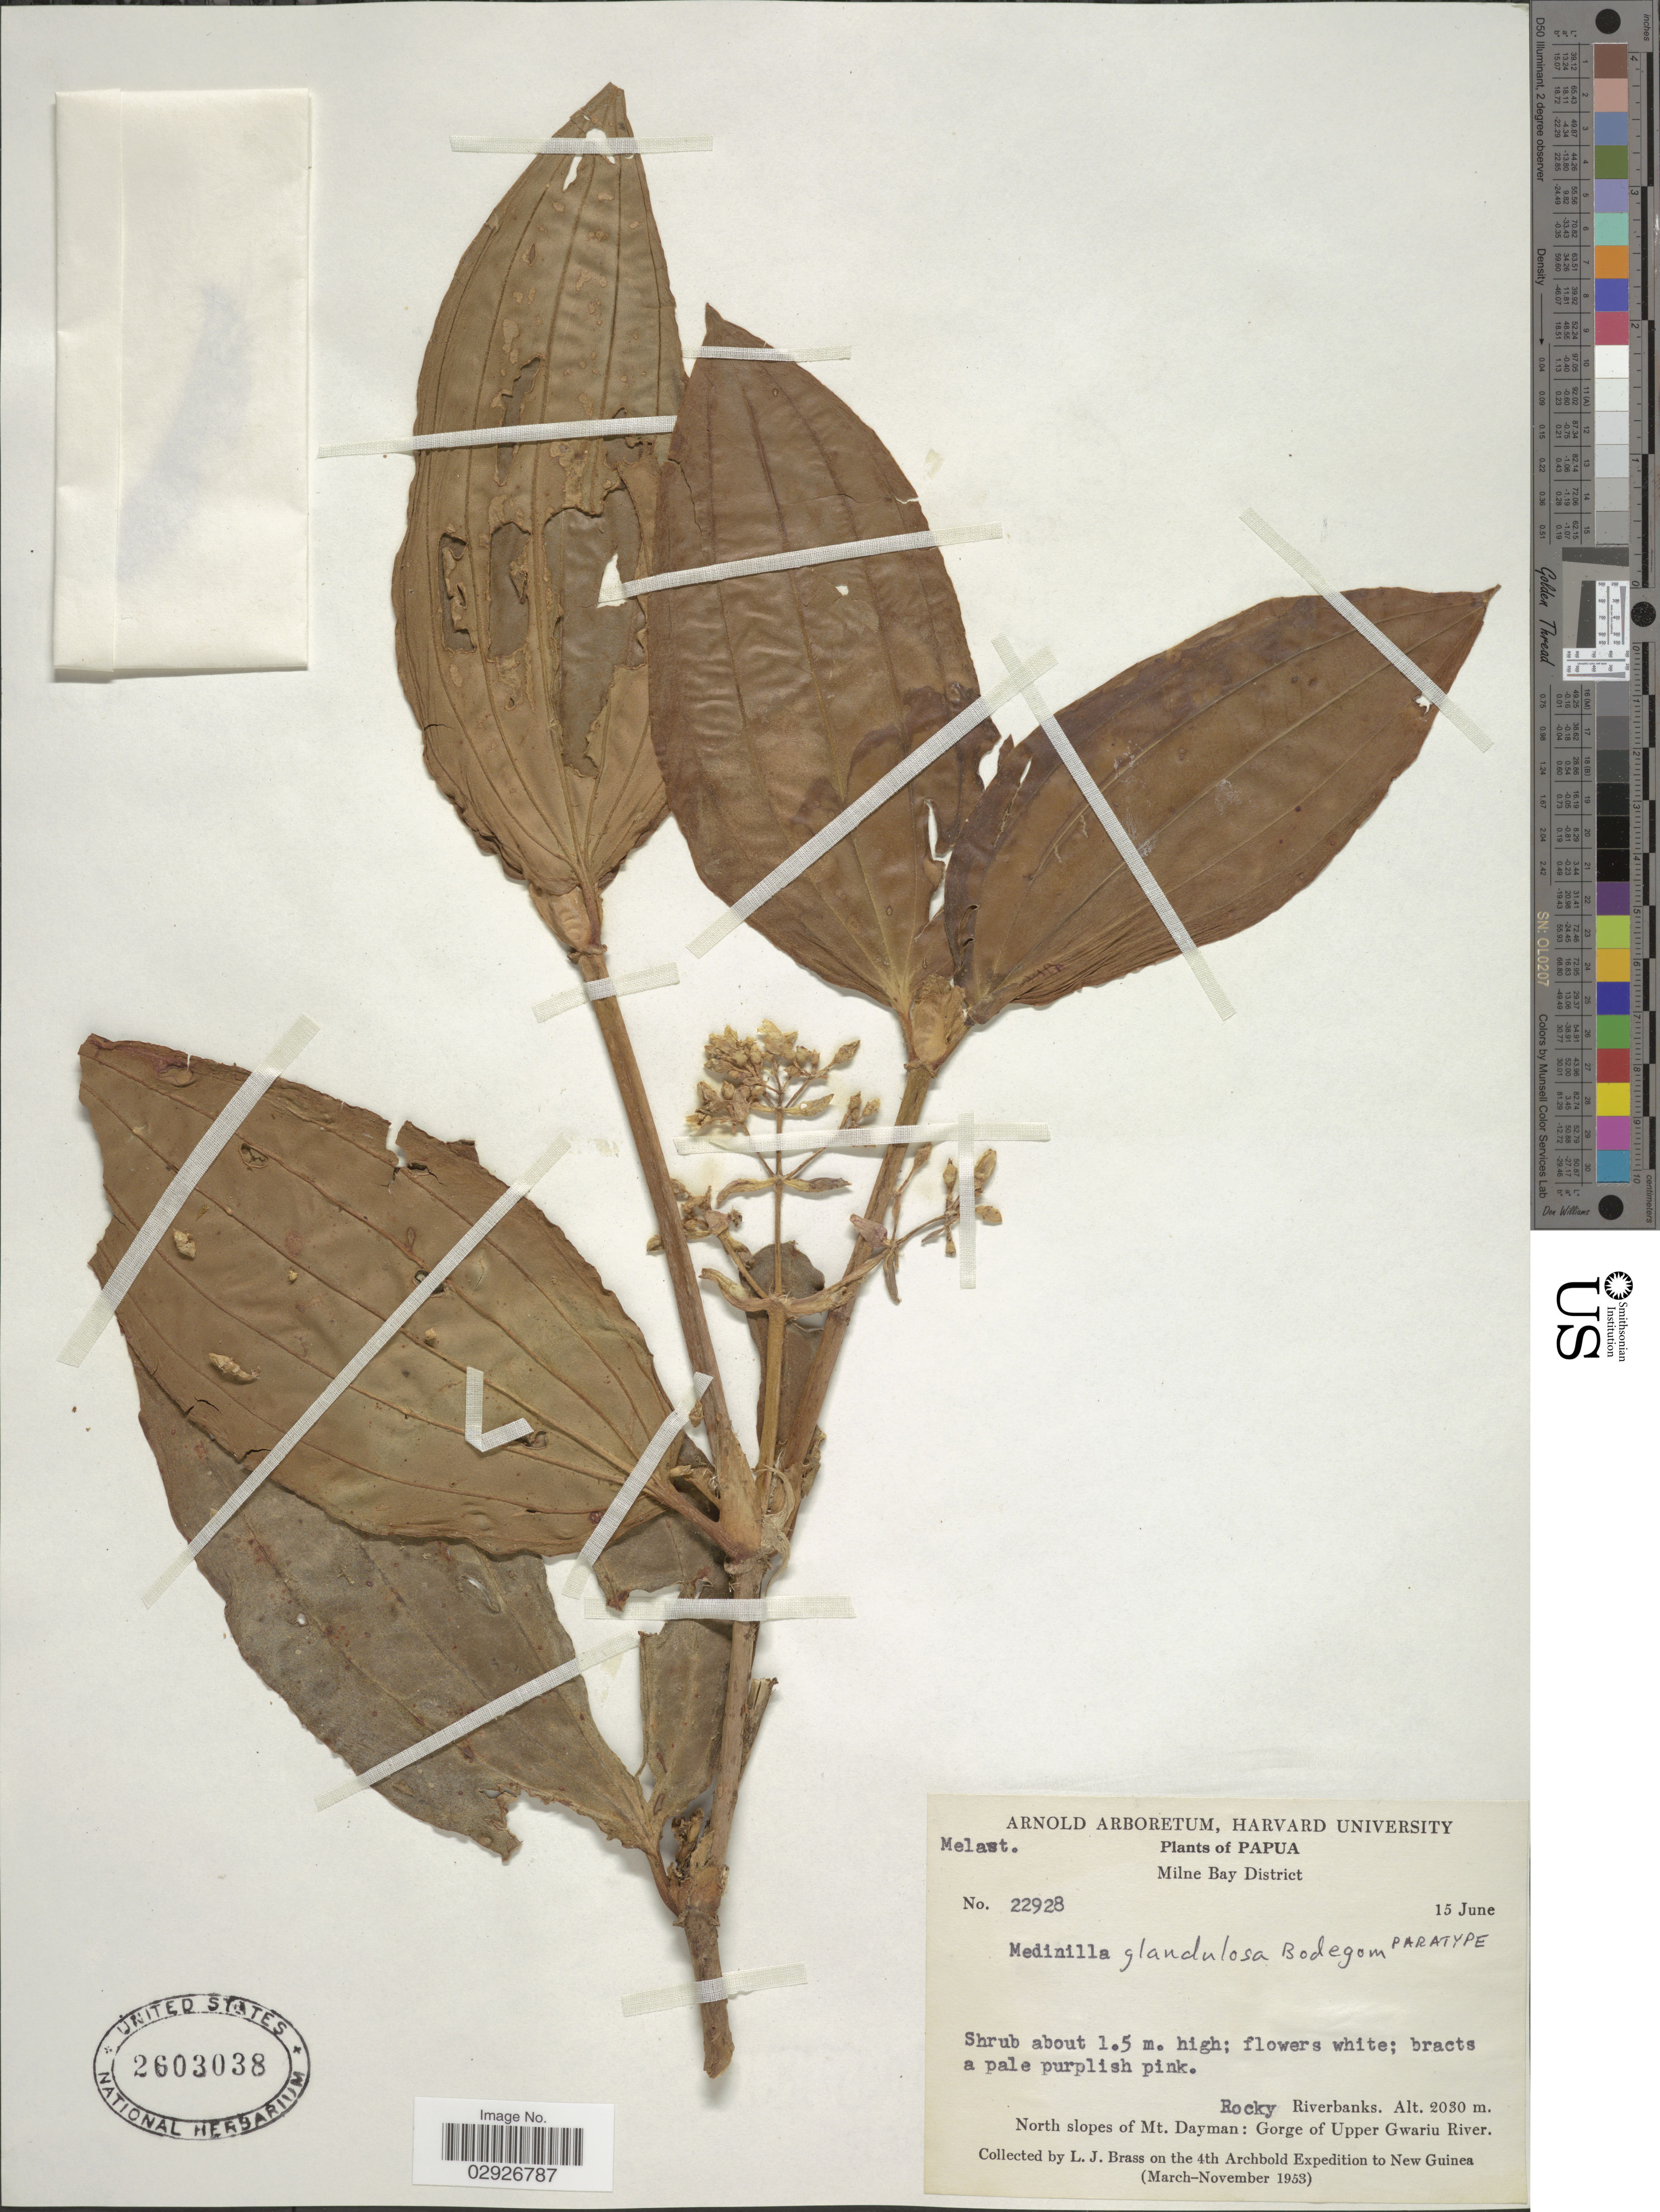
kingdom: Plantae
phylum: Tracheophyta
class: Magnoliopsida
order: Myrtales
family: Melastomataceae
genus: Medinilla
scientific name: Medinilla glandulosa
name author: Bodegom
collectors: L. J. Brass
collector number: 22928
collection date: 1953-06-15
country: Papua New Guinea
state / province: Milne Bay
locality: Milne Bay District. Rocky Riverbanks. North slopes of Mt. Dayman: Gorge of Upper Gwariu River.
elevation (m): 2030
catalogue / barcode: US 2603038